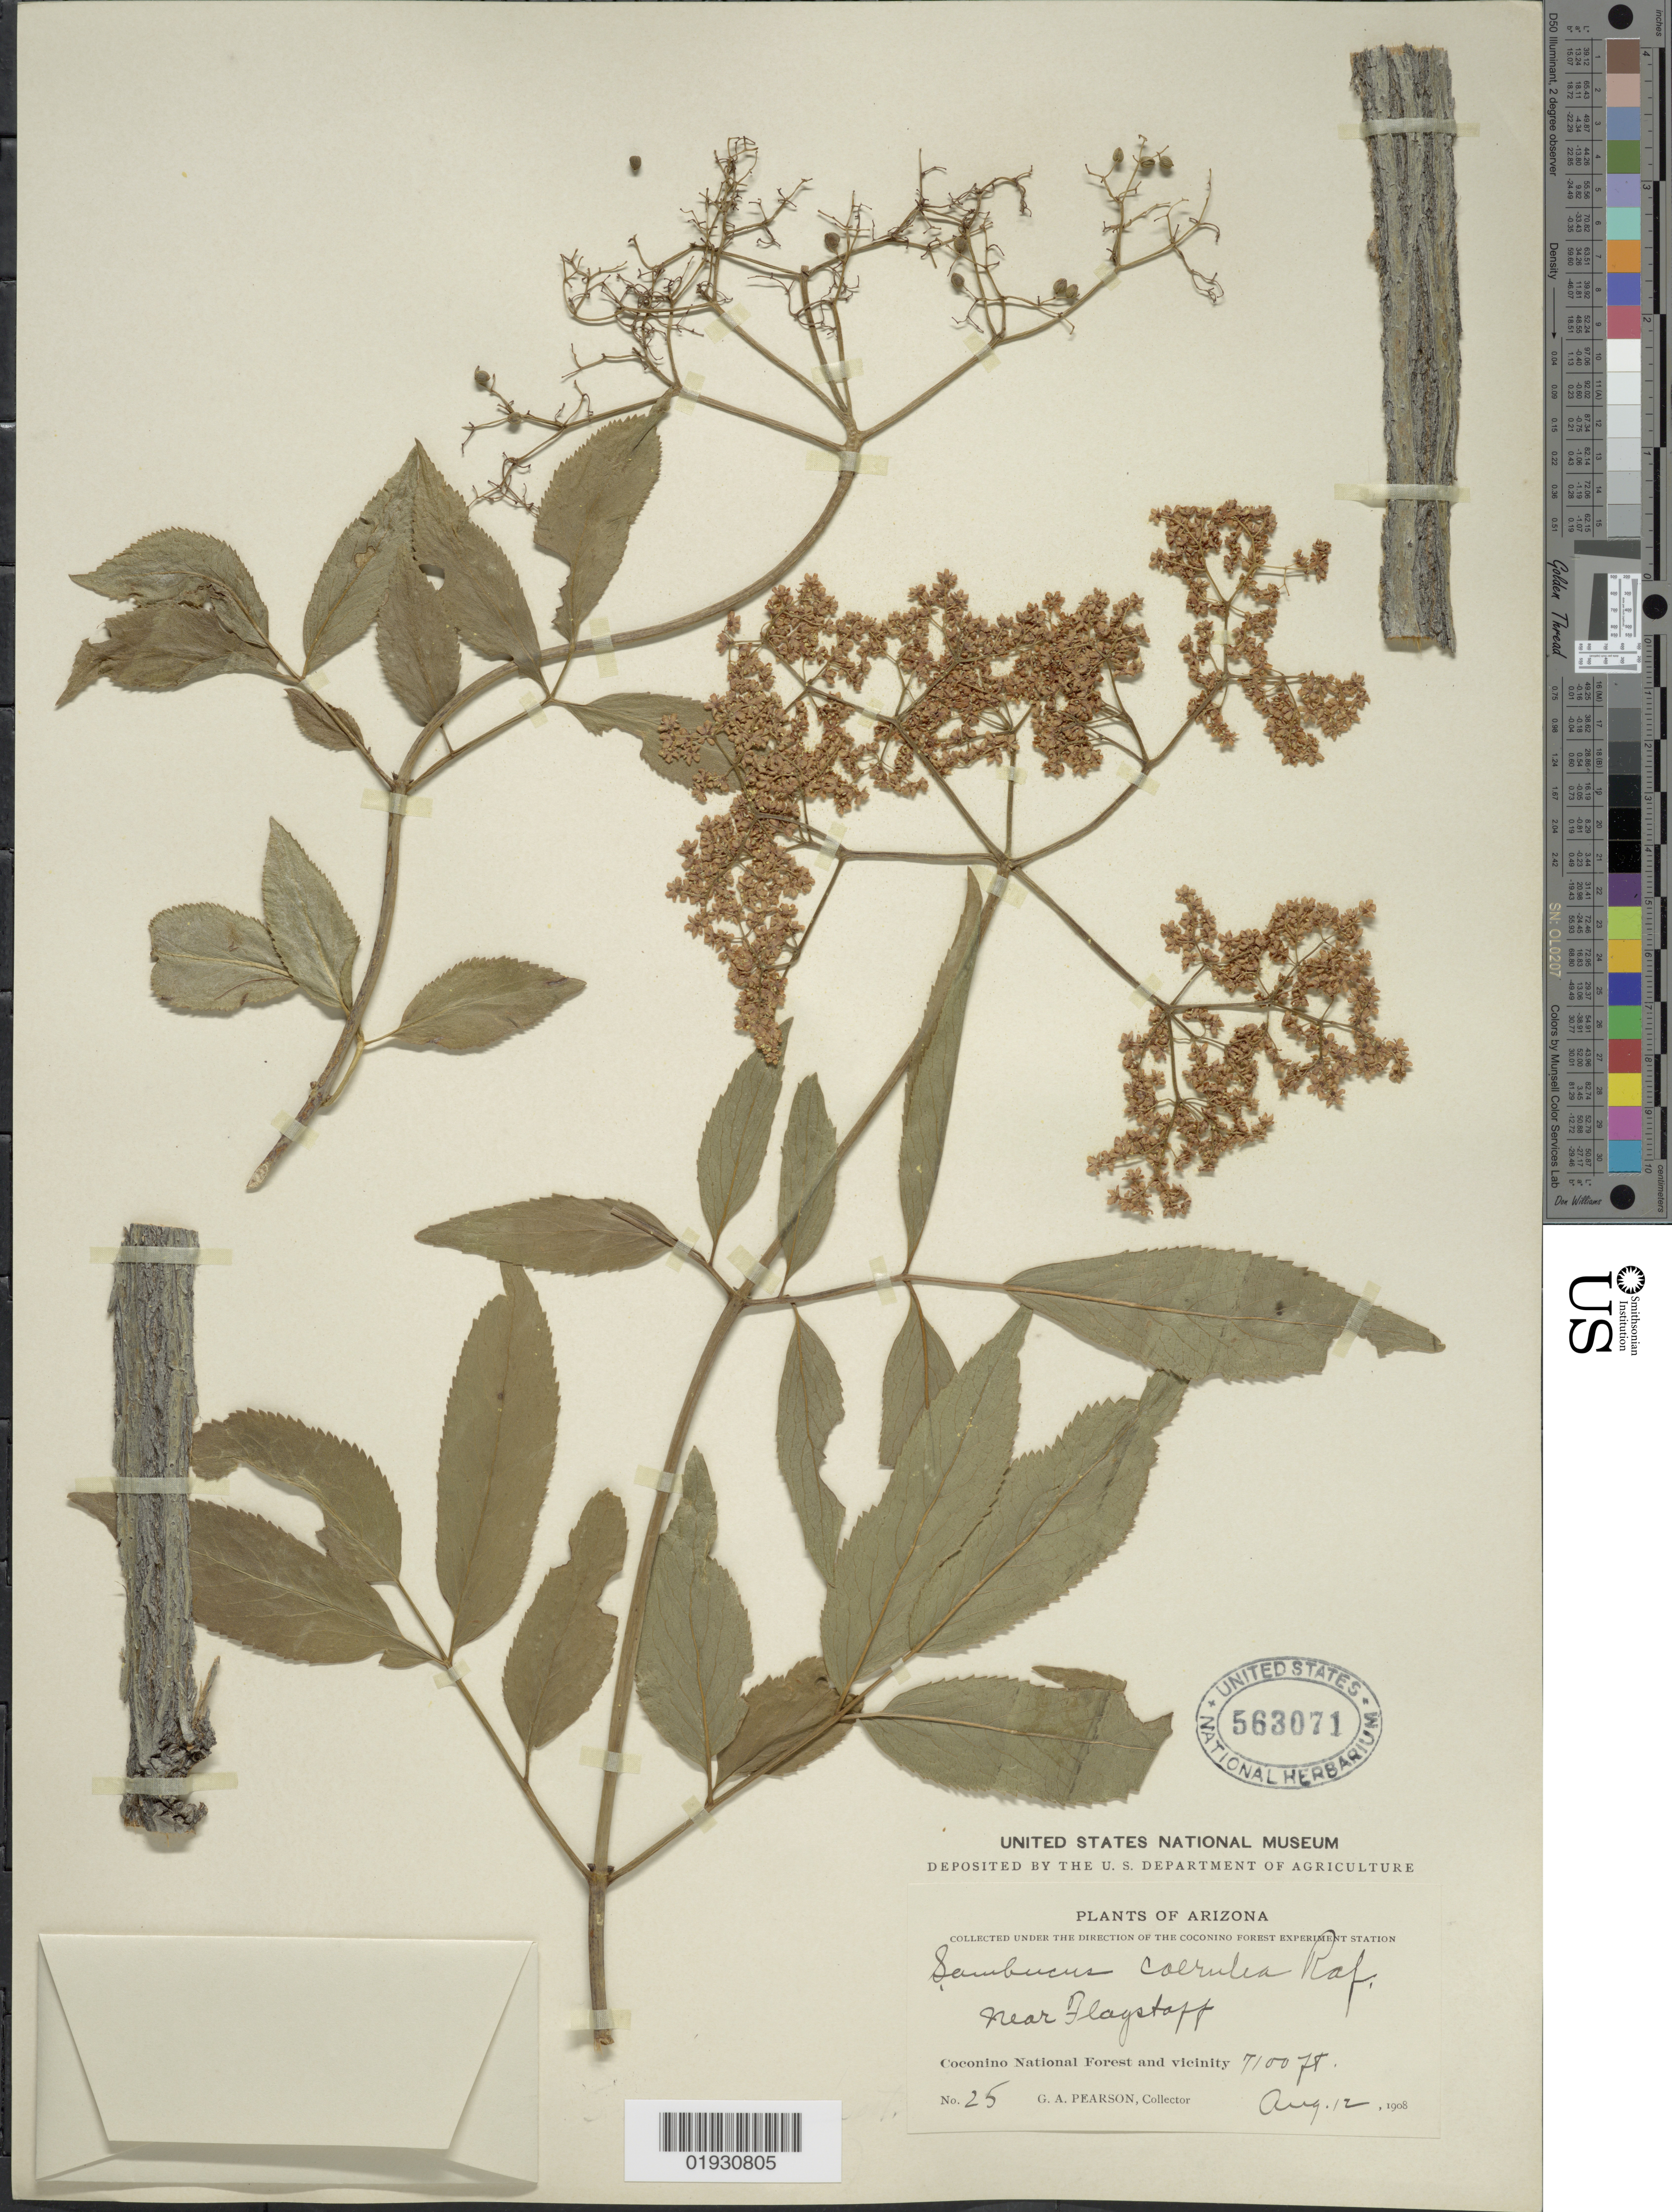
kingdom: Plantae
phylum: Tracheophyta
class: Magnoliopsida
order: Dipsacales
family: Viburnaceae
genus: Sambucus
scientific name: Sambucus cerulea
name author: Raf.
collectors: G. Pearson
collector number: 25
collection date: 1908-08-12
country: United States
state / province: Arizona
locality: Near Flagstaff, Coconino National Forest and vicinity.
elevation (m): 2164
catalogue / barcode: US 563071